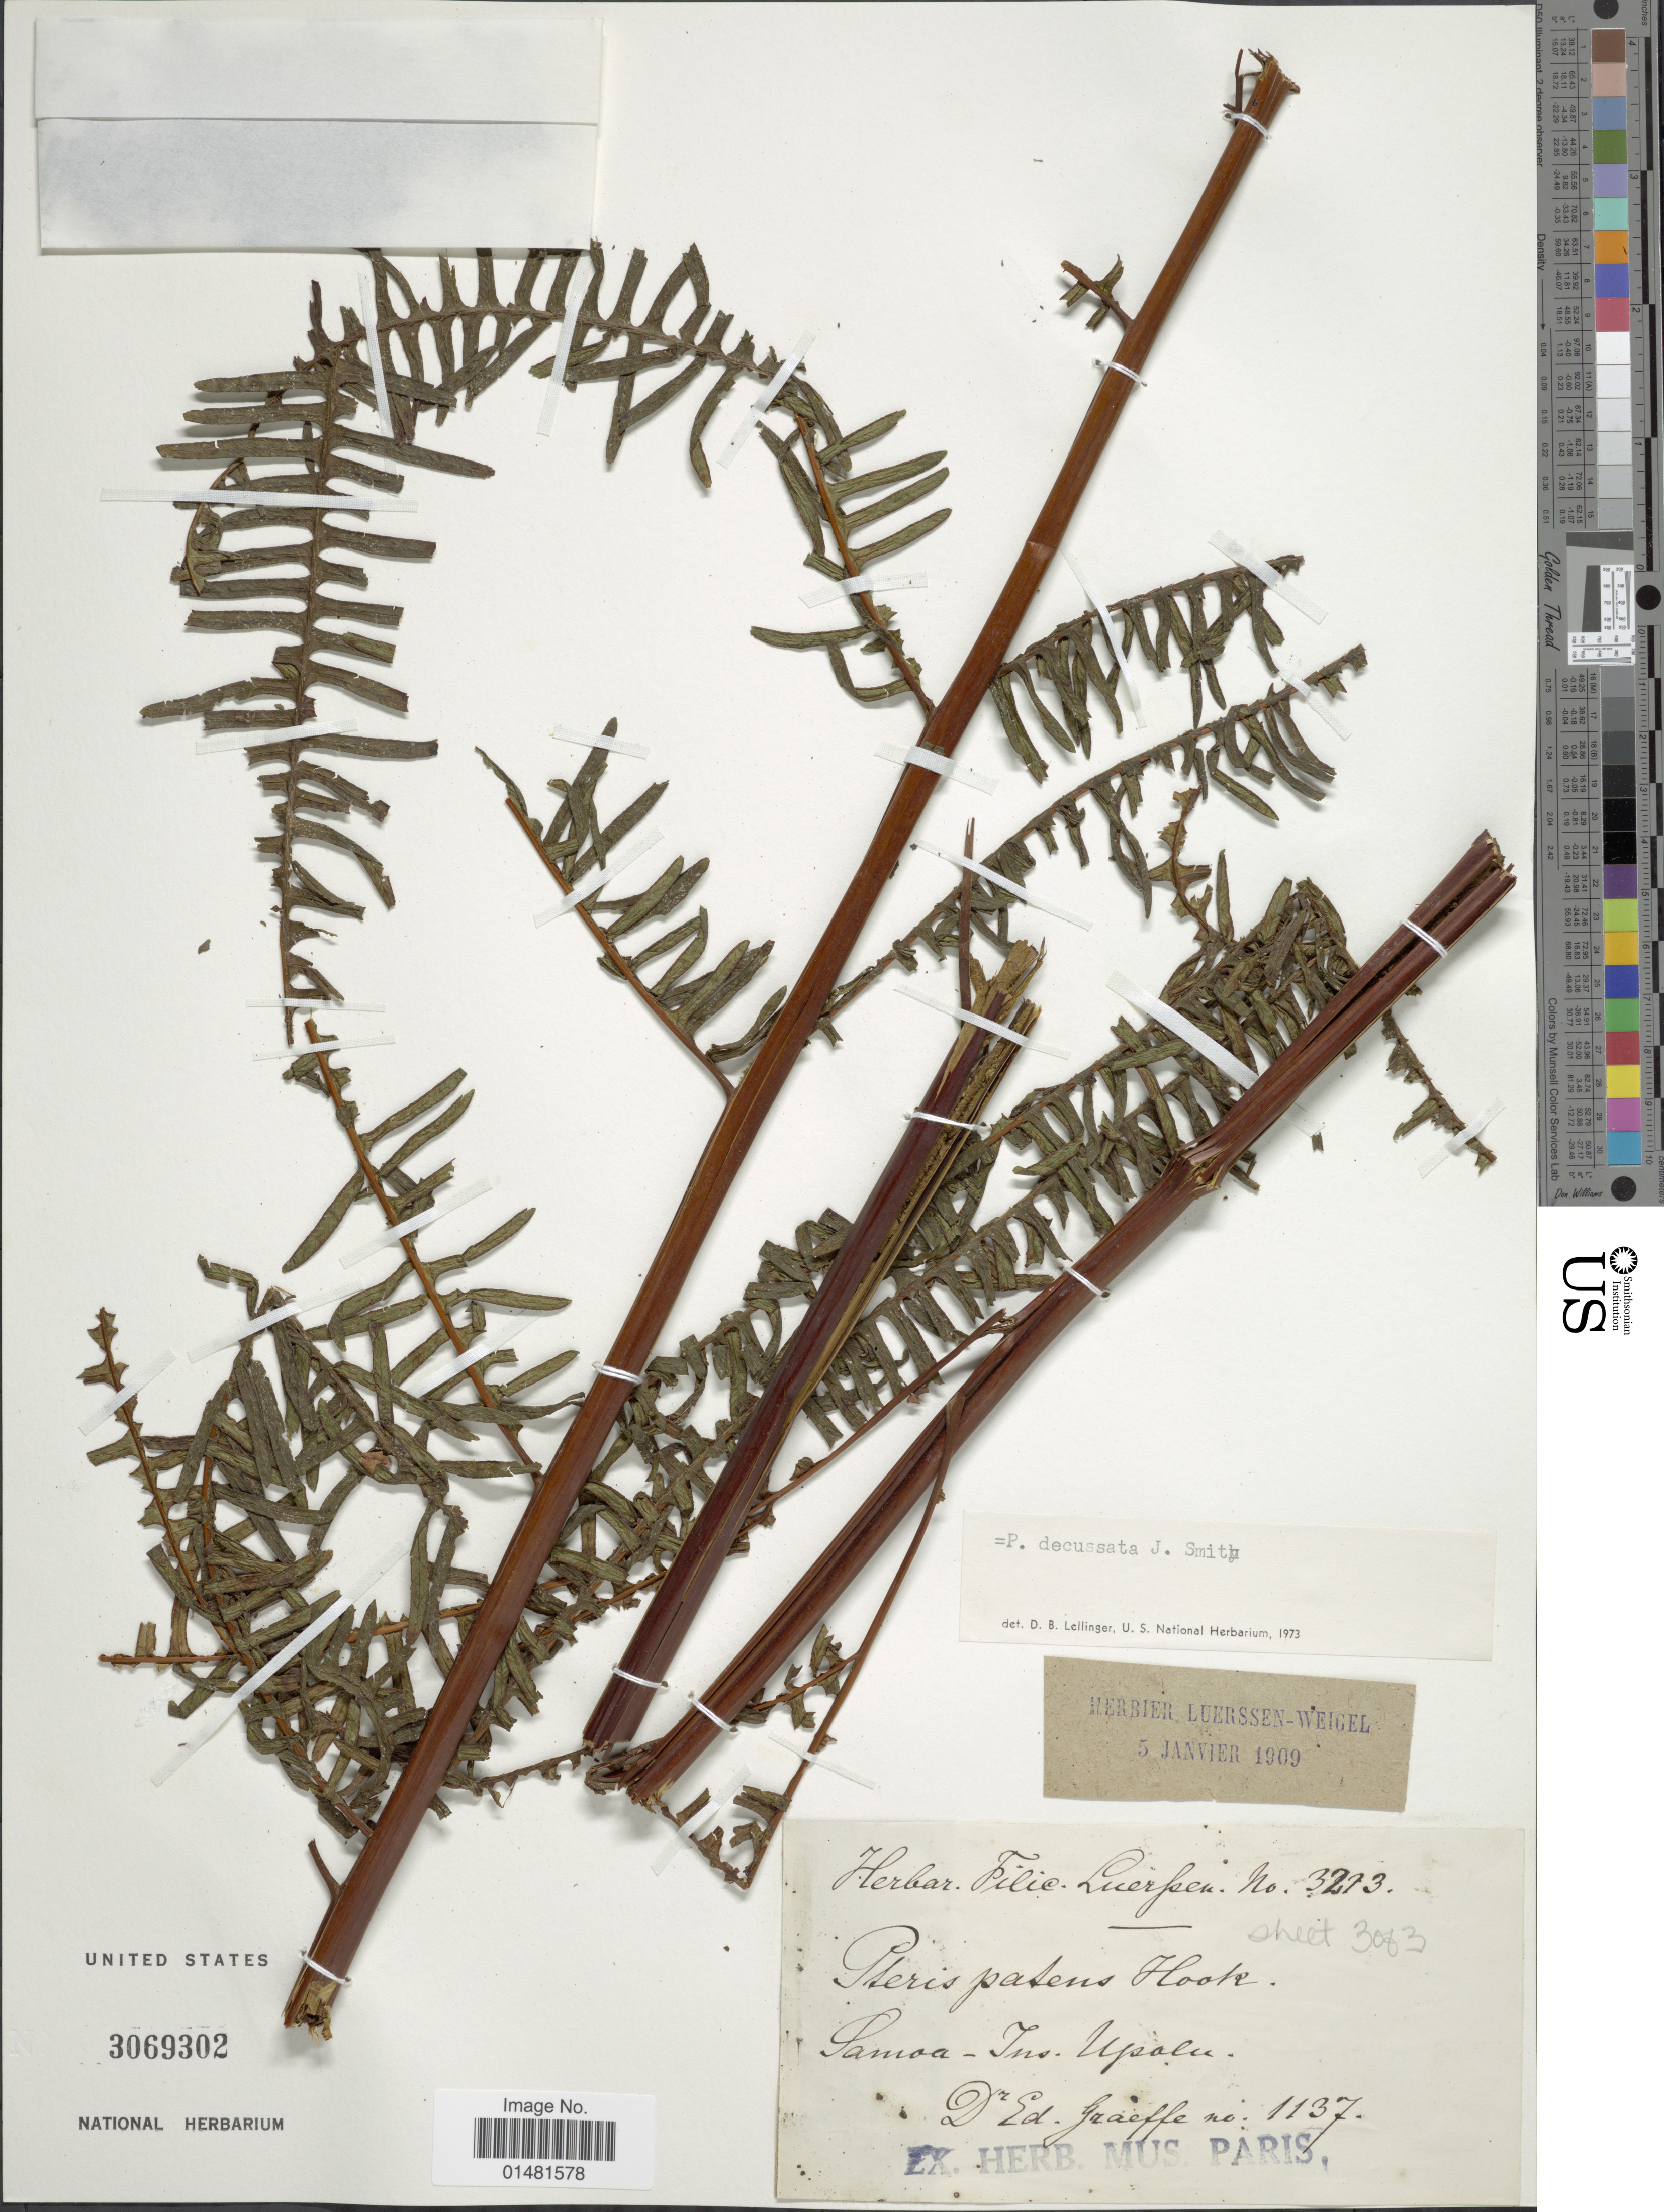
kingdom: Plantae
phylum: Tracheophyta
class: Polypodiopsida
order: Polypodiales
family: Pteridaceae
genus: Pteris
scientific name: Pteris decussata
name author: J. Sm.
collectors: E. Graeffe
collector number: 1137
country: Samoa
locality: Ins. Upolu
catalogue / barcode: US 3069302